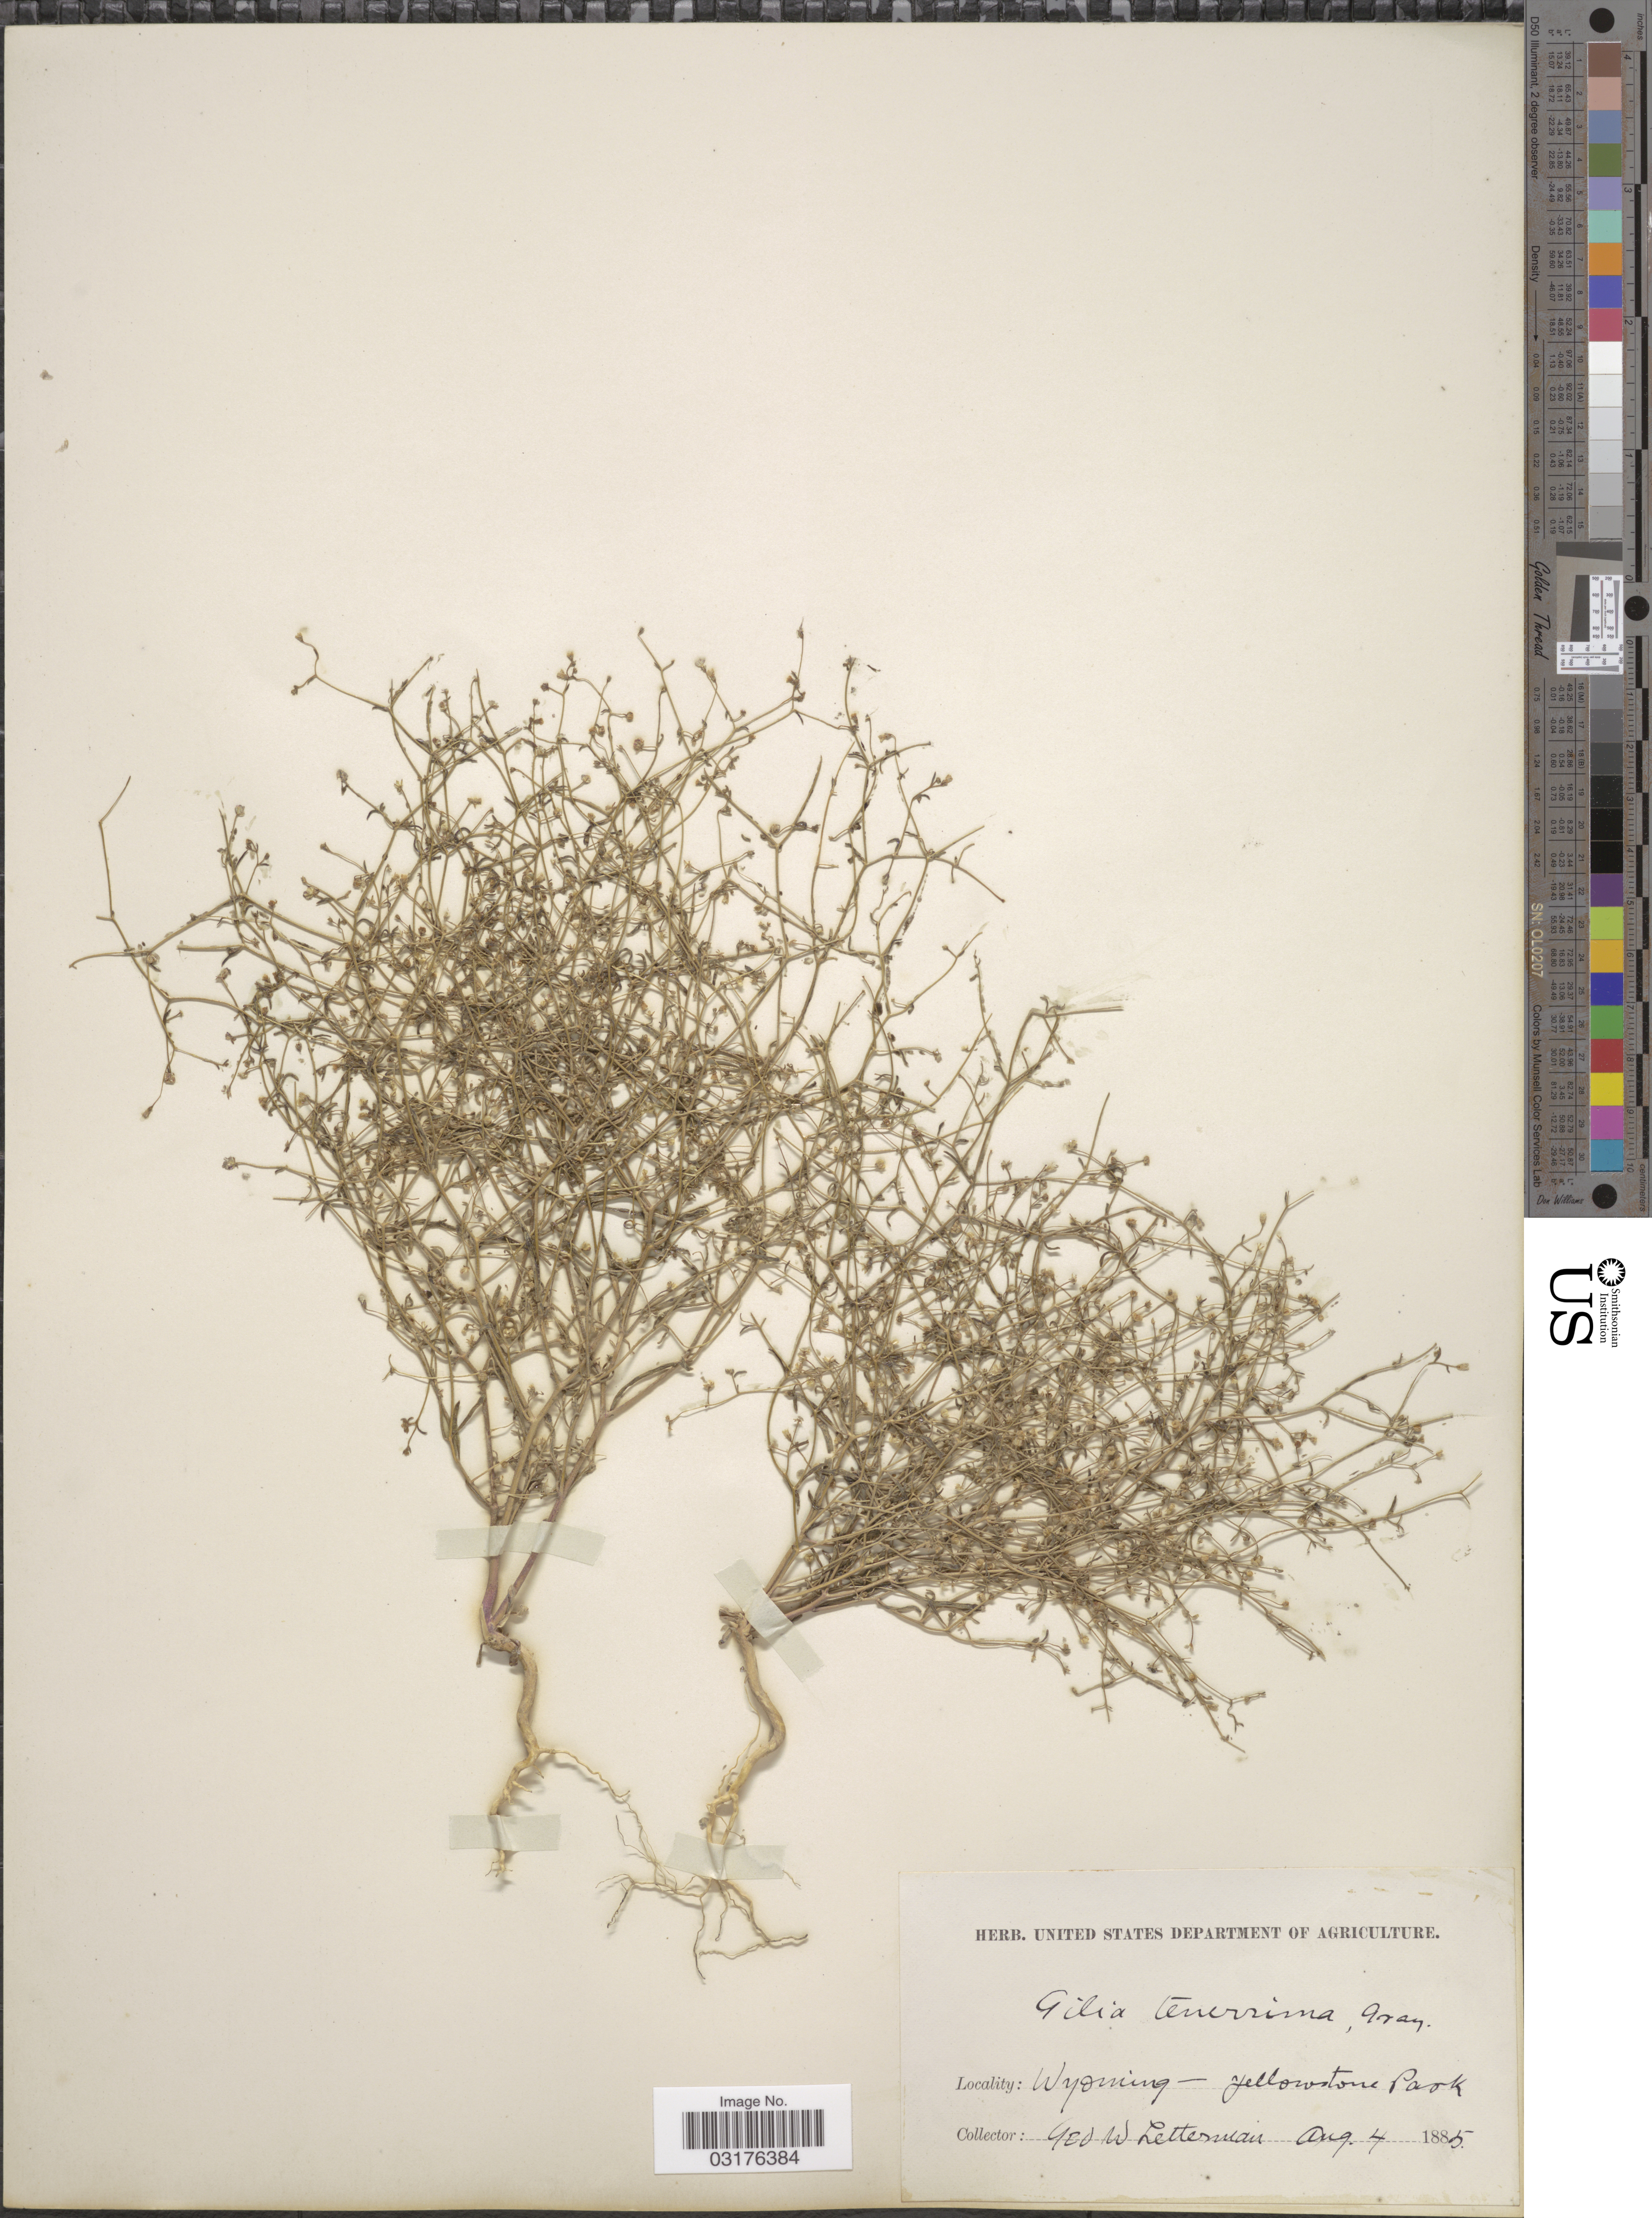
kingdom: Plantae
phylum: Tracheophyta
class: Magnoliopsida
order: Ericales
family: Polemoniaceae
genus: Lathrocasis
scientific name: Lathrocasis tenerrima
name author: (A. Gray) L.A. Johnson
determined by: Strong, Mark T., (BOT), Smithsonian Institution - National Museum of Natural History (UNITED STATES)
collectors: G. W. Letterman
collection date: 1885-08-04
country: United States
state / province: Wyoming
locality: Yellowstone Park.